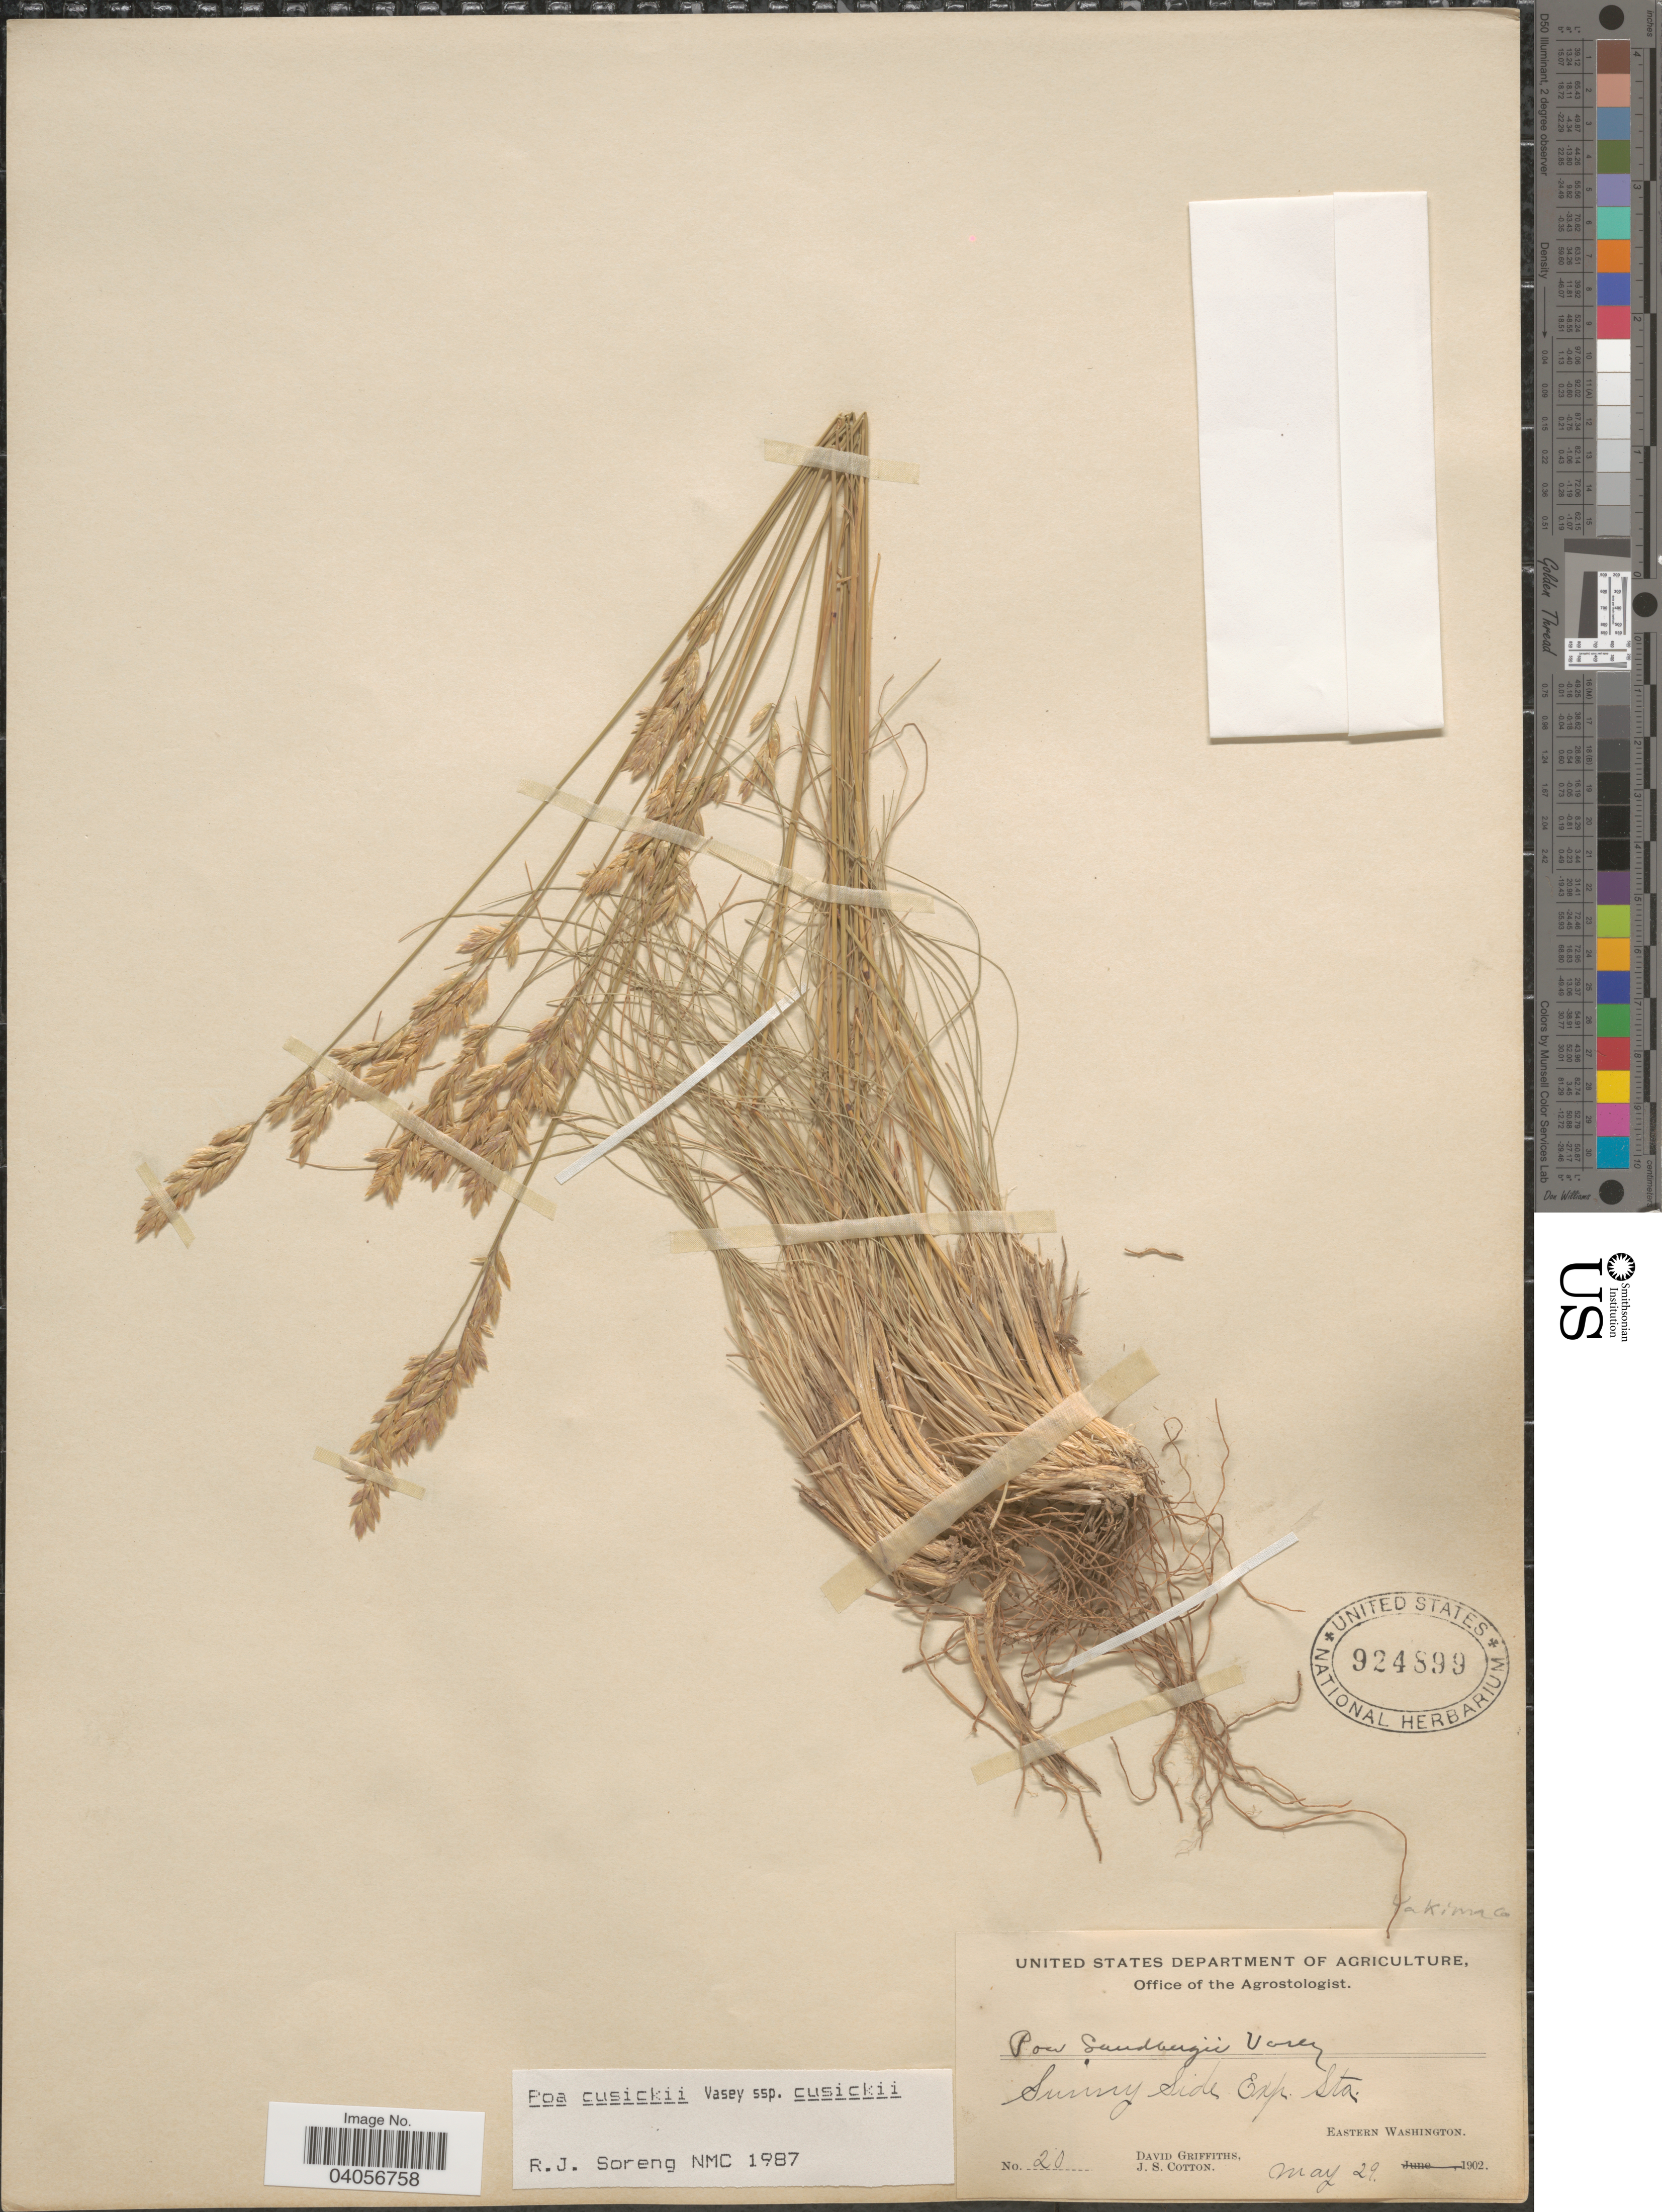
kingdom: Plantae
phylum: Tracheophyta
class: Liliopsida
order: Poales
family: Poaceae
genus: Poa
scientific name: Poa cusickii subsp. cusickii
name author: Vasey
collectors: D. Griffiths & J. S. Cotton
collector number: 20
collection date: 1902-05-29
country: United States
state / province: Washington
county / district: Yakima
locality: Sunny Side Exp. Sta. Eastern Washington. Yakima Co.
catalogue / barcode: US 924899